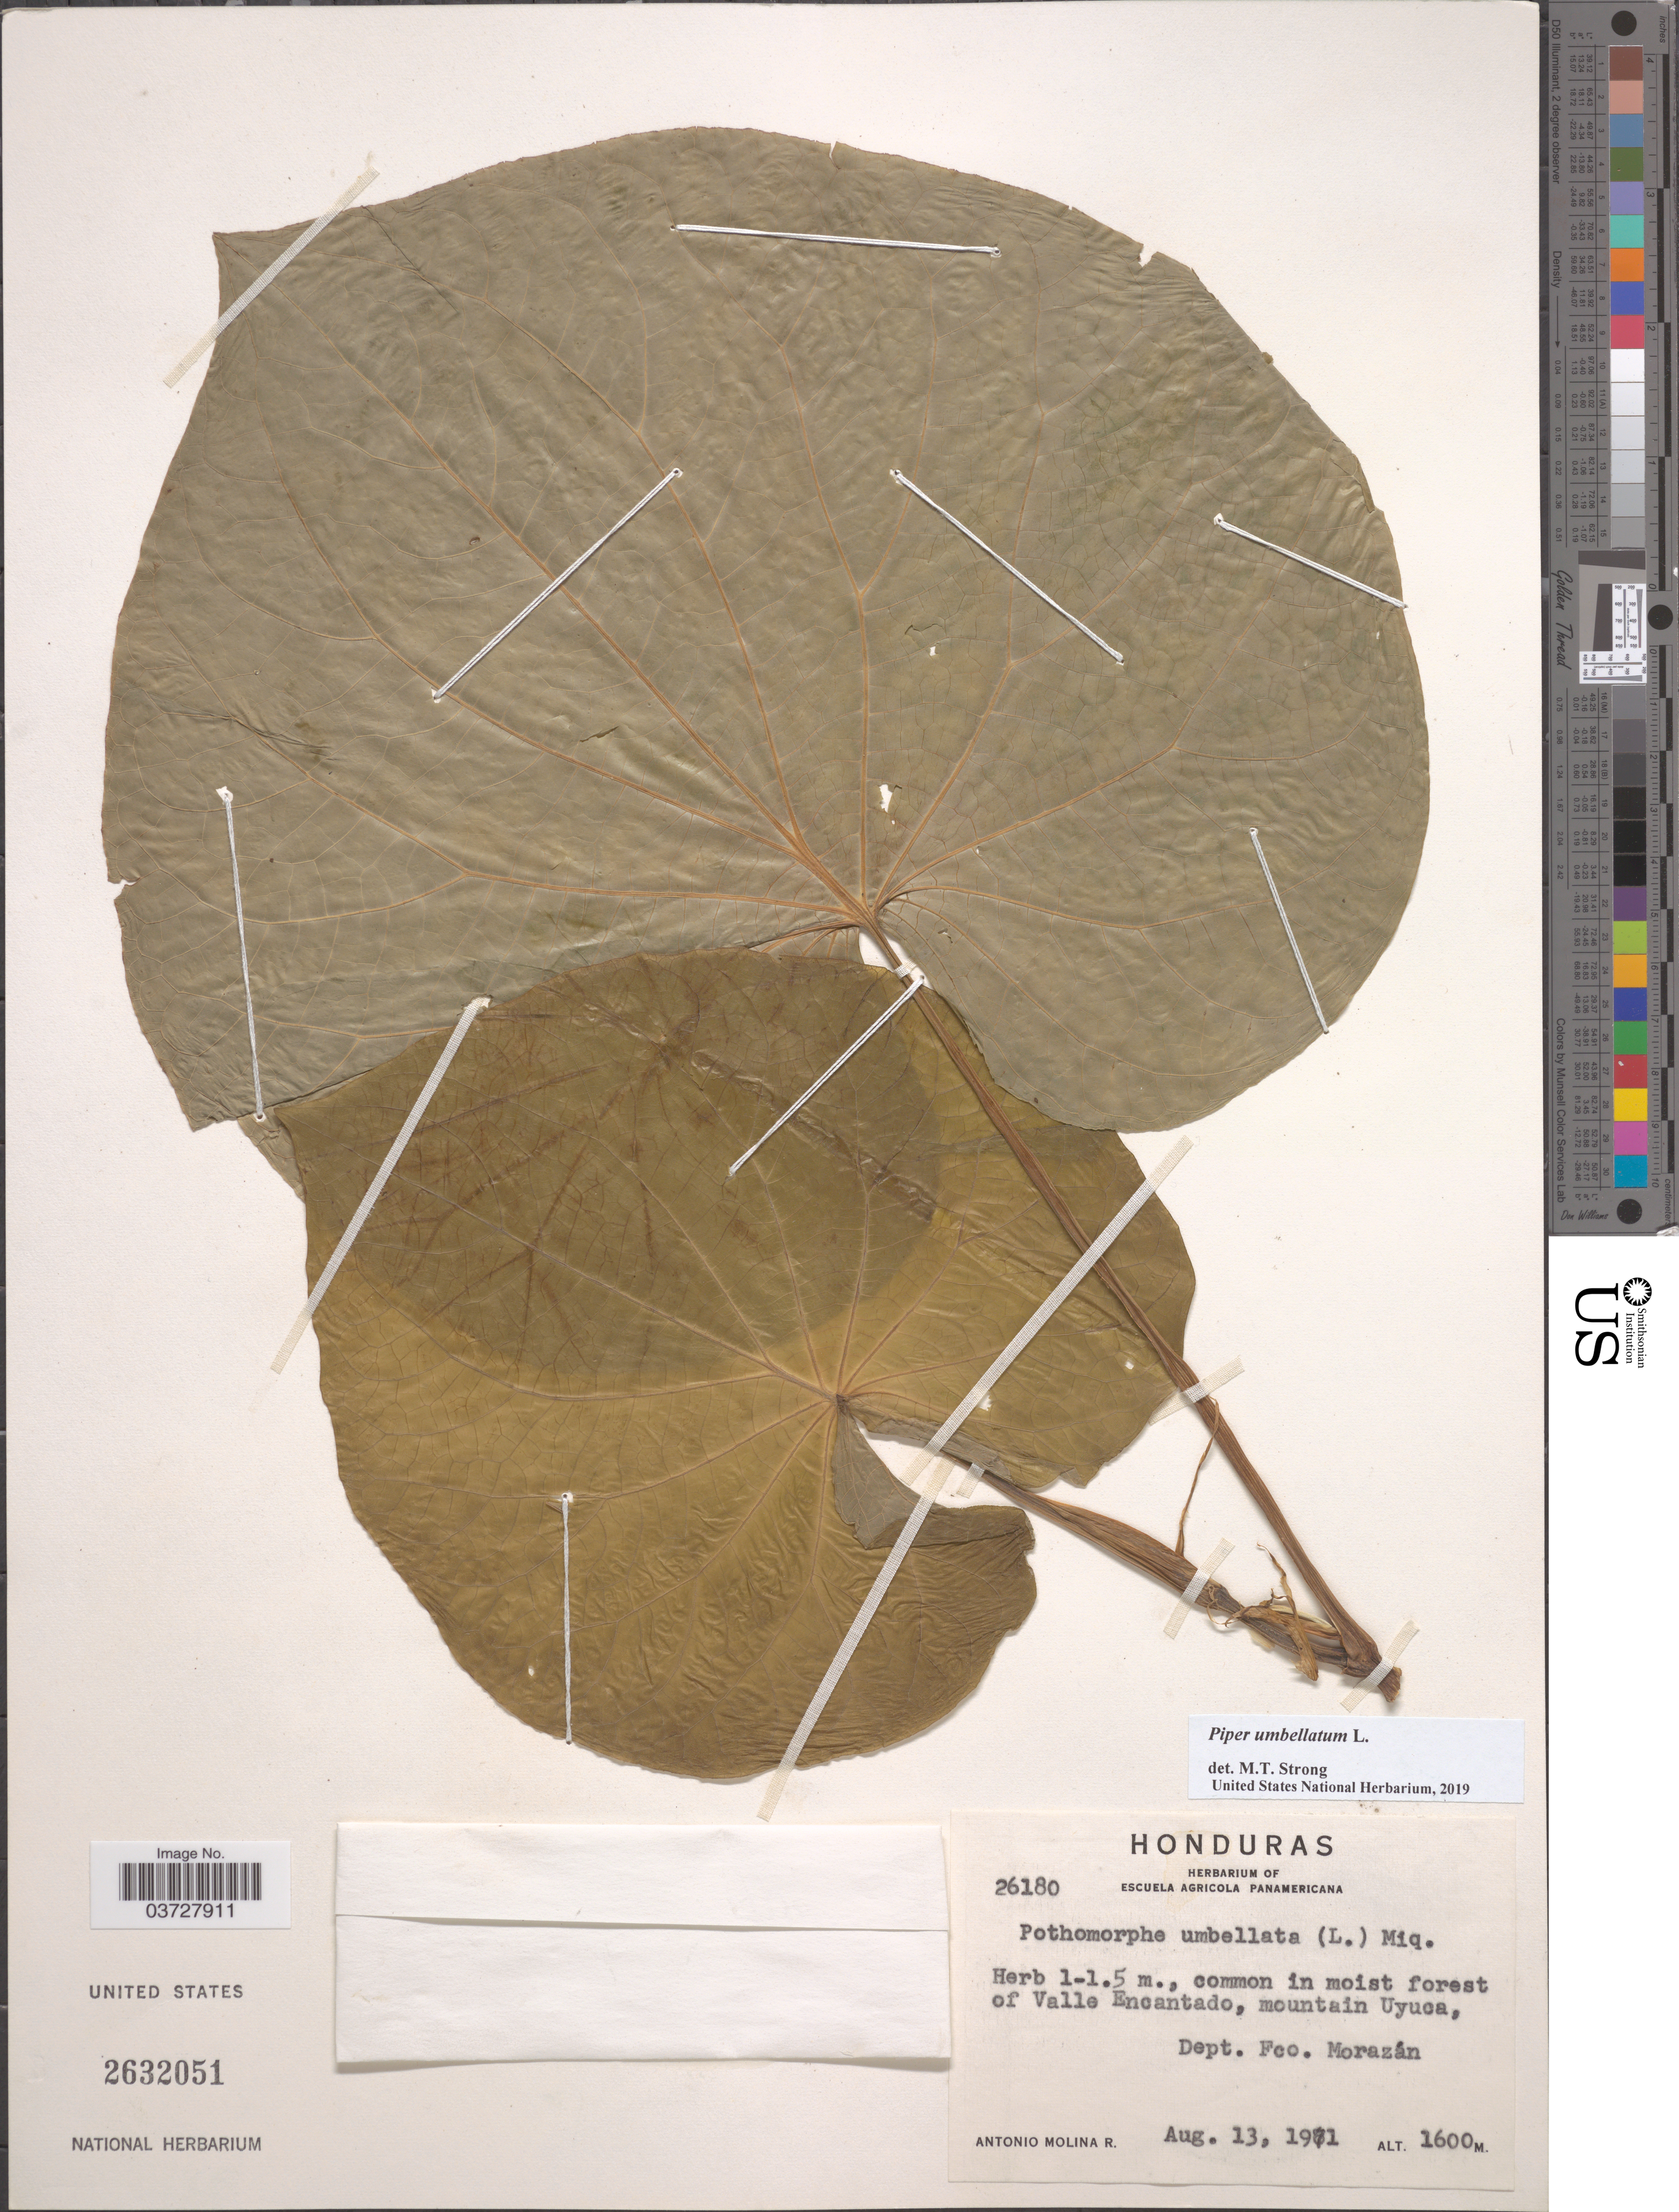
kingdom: Plantae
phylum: Tracheophyta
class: Magnoliopsida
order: Piperales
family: Piperaceae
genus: Piper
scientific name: Piper umbellatum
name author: L.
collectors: A. Molina R.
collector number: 26180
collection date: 1971-08-13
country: Honduras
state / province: Fco. Morazán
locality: In moist forest of Valle Encantado, mountain Uyuca, Dept. Fco. Morazán.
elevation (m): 1600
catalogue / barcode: US 2632051